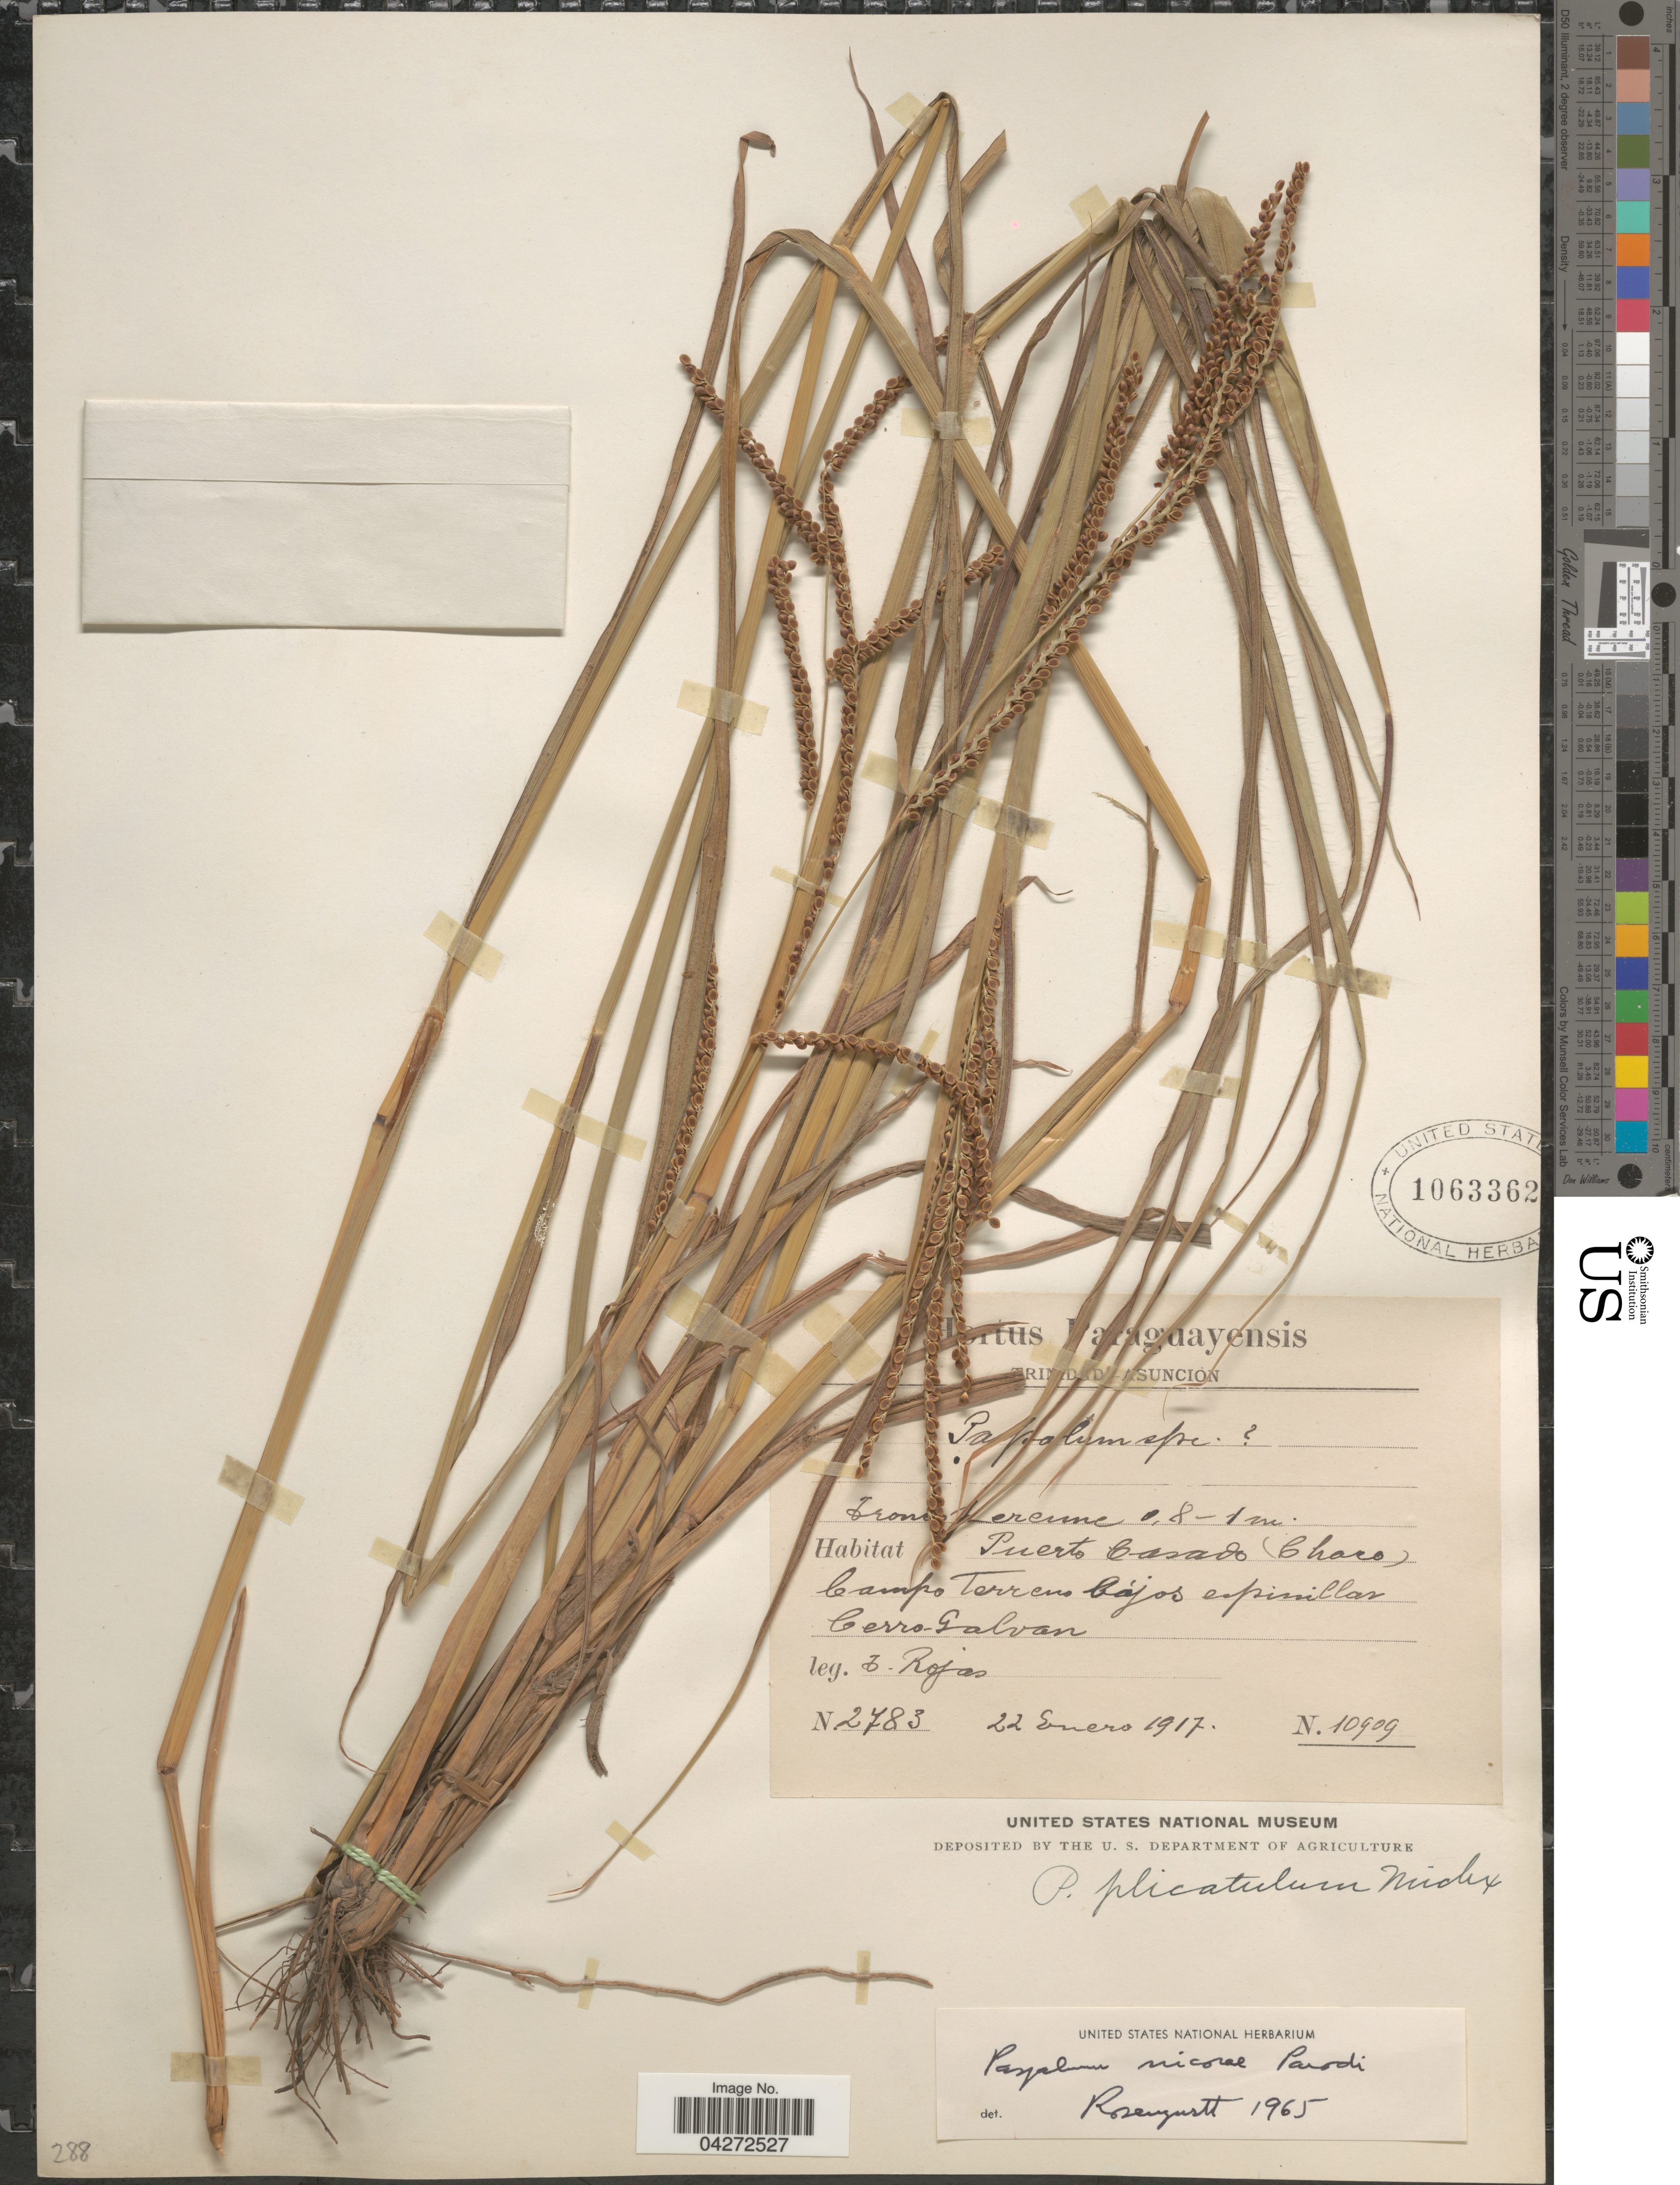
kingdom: Plantae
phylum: Tracheophyta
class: Liliopsida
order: Poales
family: Poaceae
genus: Paspalum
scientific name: Paspalum nicorae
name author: Parodi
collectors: T. Rojas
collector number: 2783/10909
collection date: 1917-01-22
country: Argentina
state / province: Chaco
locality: Puerto Casado. Campo Terreno bajos espinillar Cerro Galvan.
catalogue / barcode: US 1063362